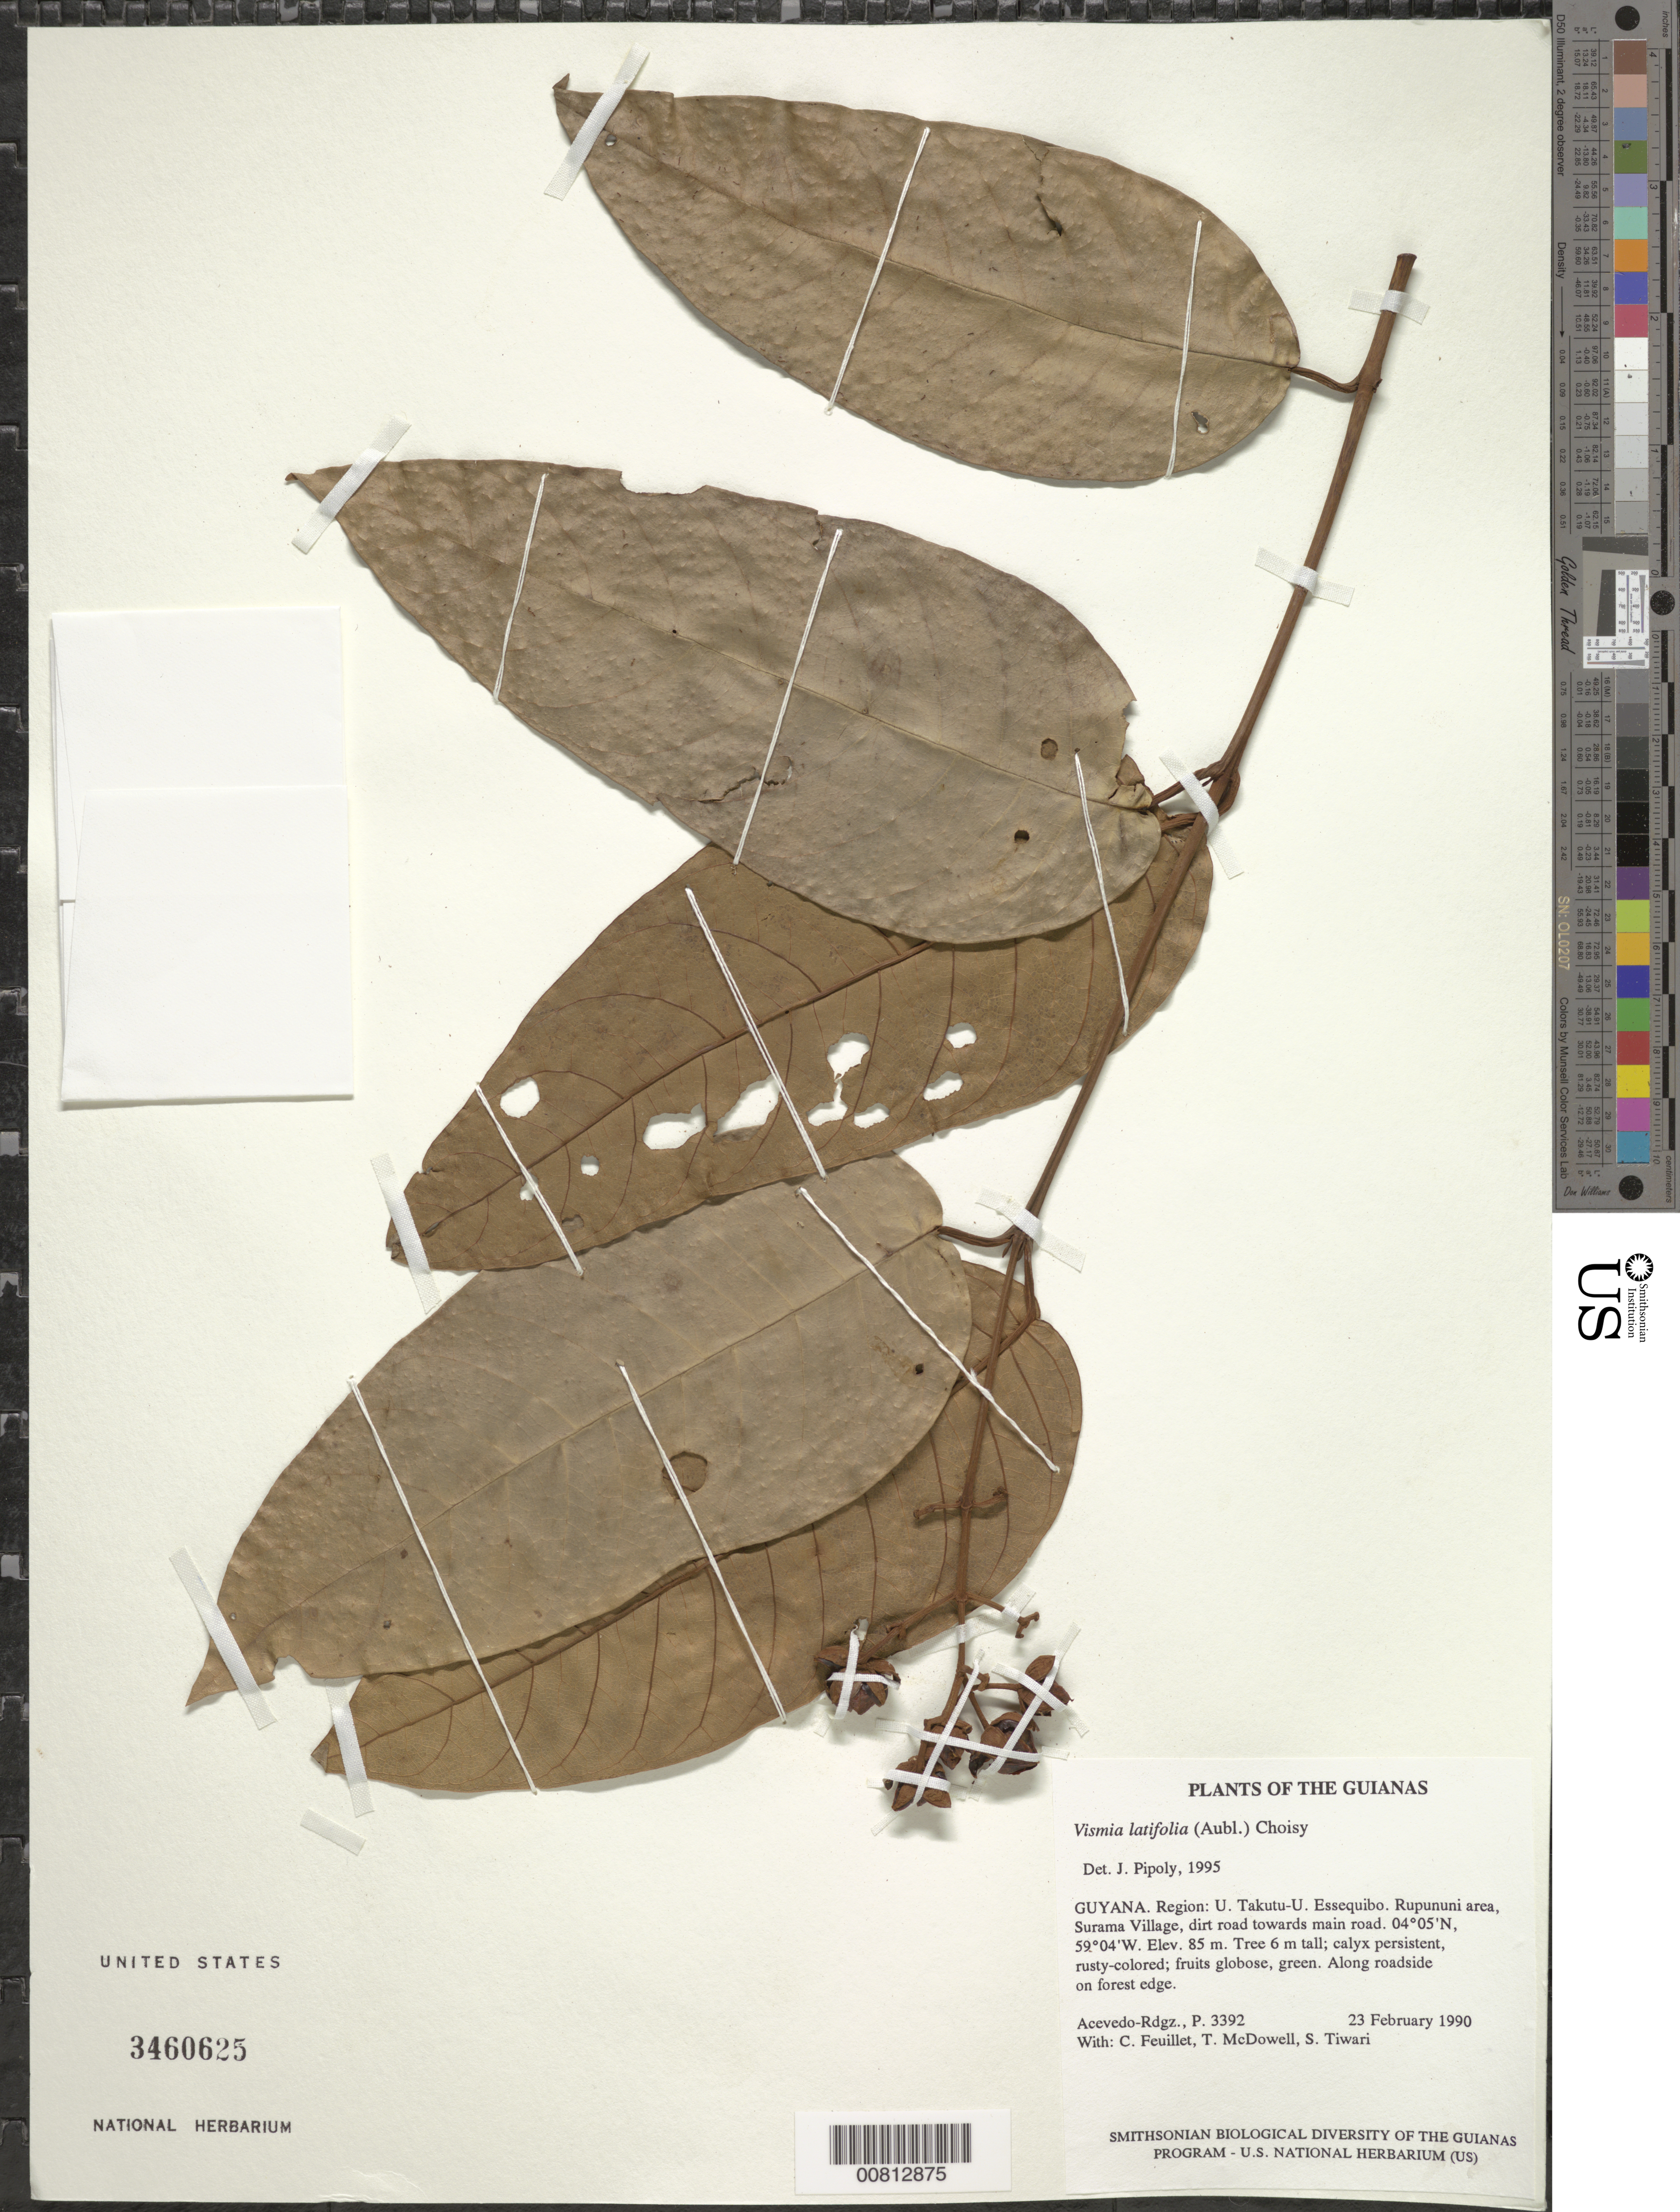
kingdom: Plantae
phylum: Tracheophyta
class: Magnoliopsida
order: Malpighiales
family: Hypericaceae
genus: Vismia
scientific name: Vismia latifolia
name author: (Aubl.) Choisy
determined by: Pipoly, J. J., III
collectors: P. Acevedo-Rodr., C. Feuillet, T. McDowell & S. Tiwari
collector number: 3392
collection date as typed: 23 Feb 1990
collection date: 1990-02-23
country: Guyana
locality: U. Takutu - U. Essequibo. Rupununi area, Surama Village, dirt road towards main road.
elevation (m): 85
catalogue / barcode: US 3460625